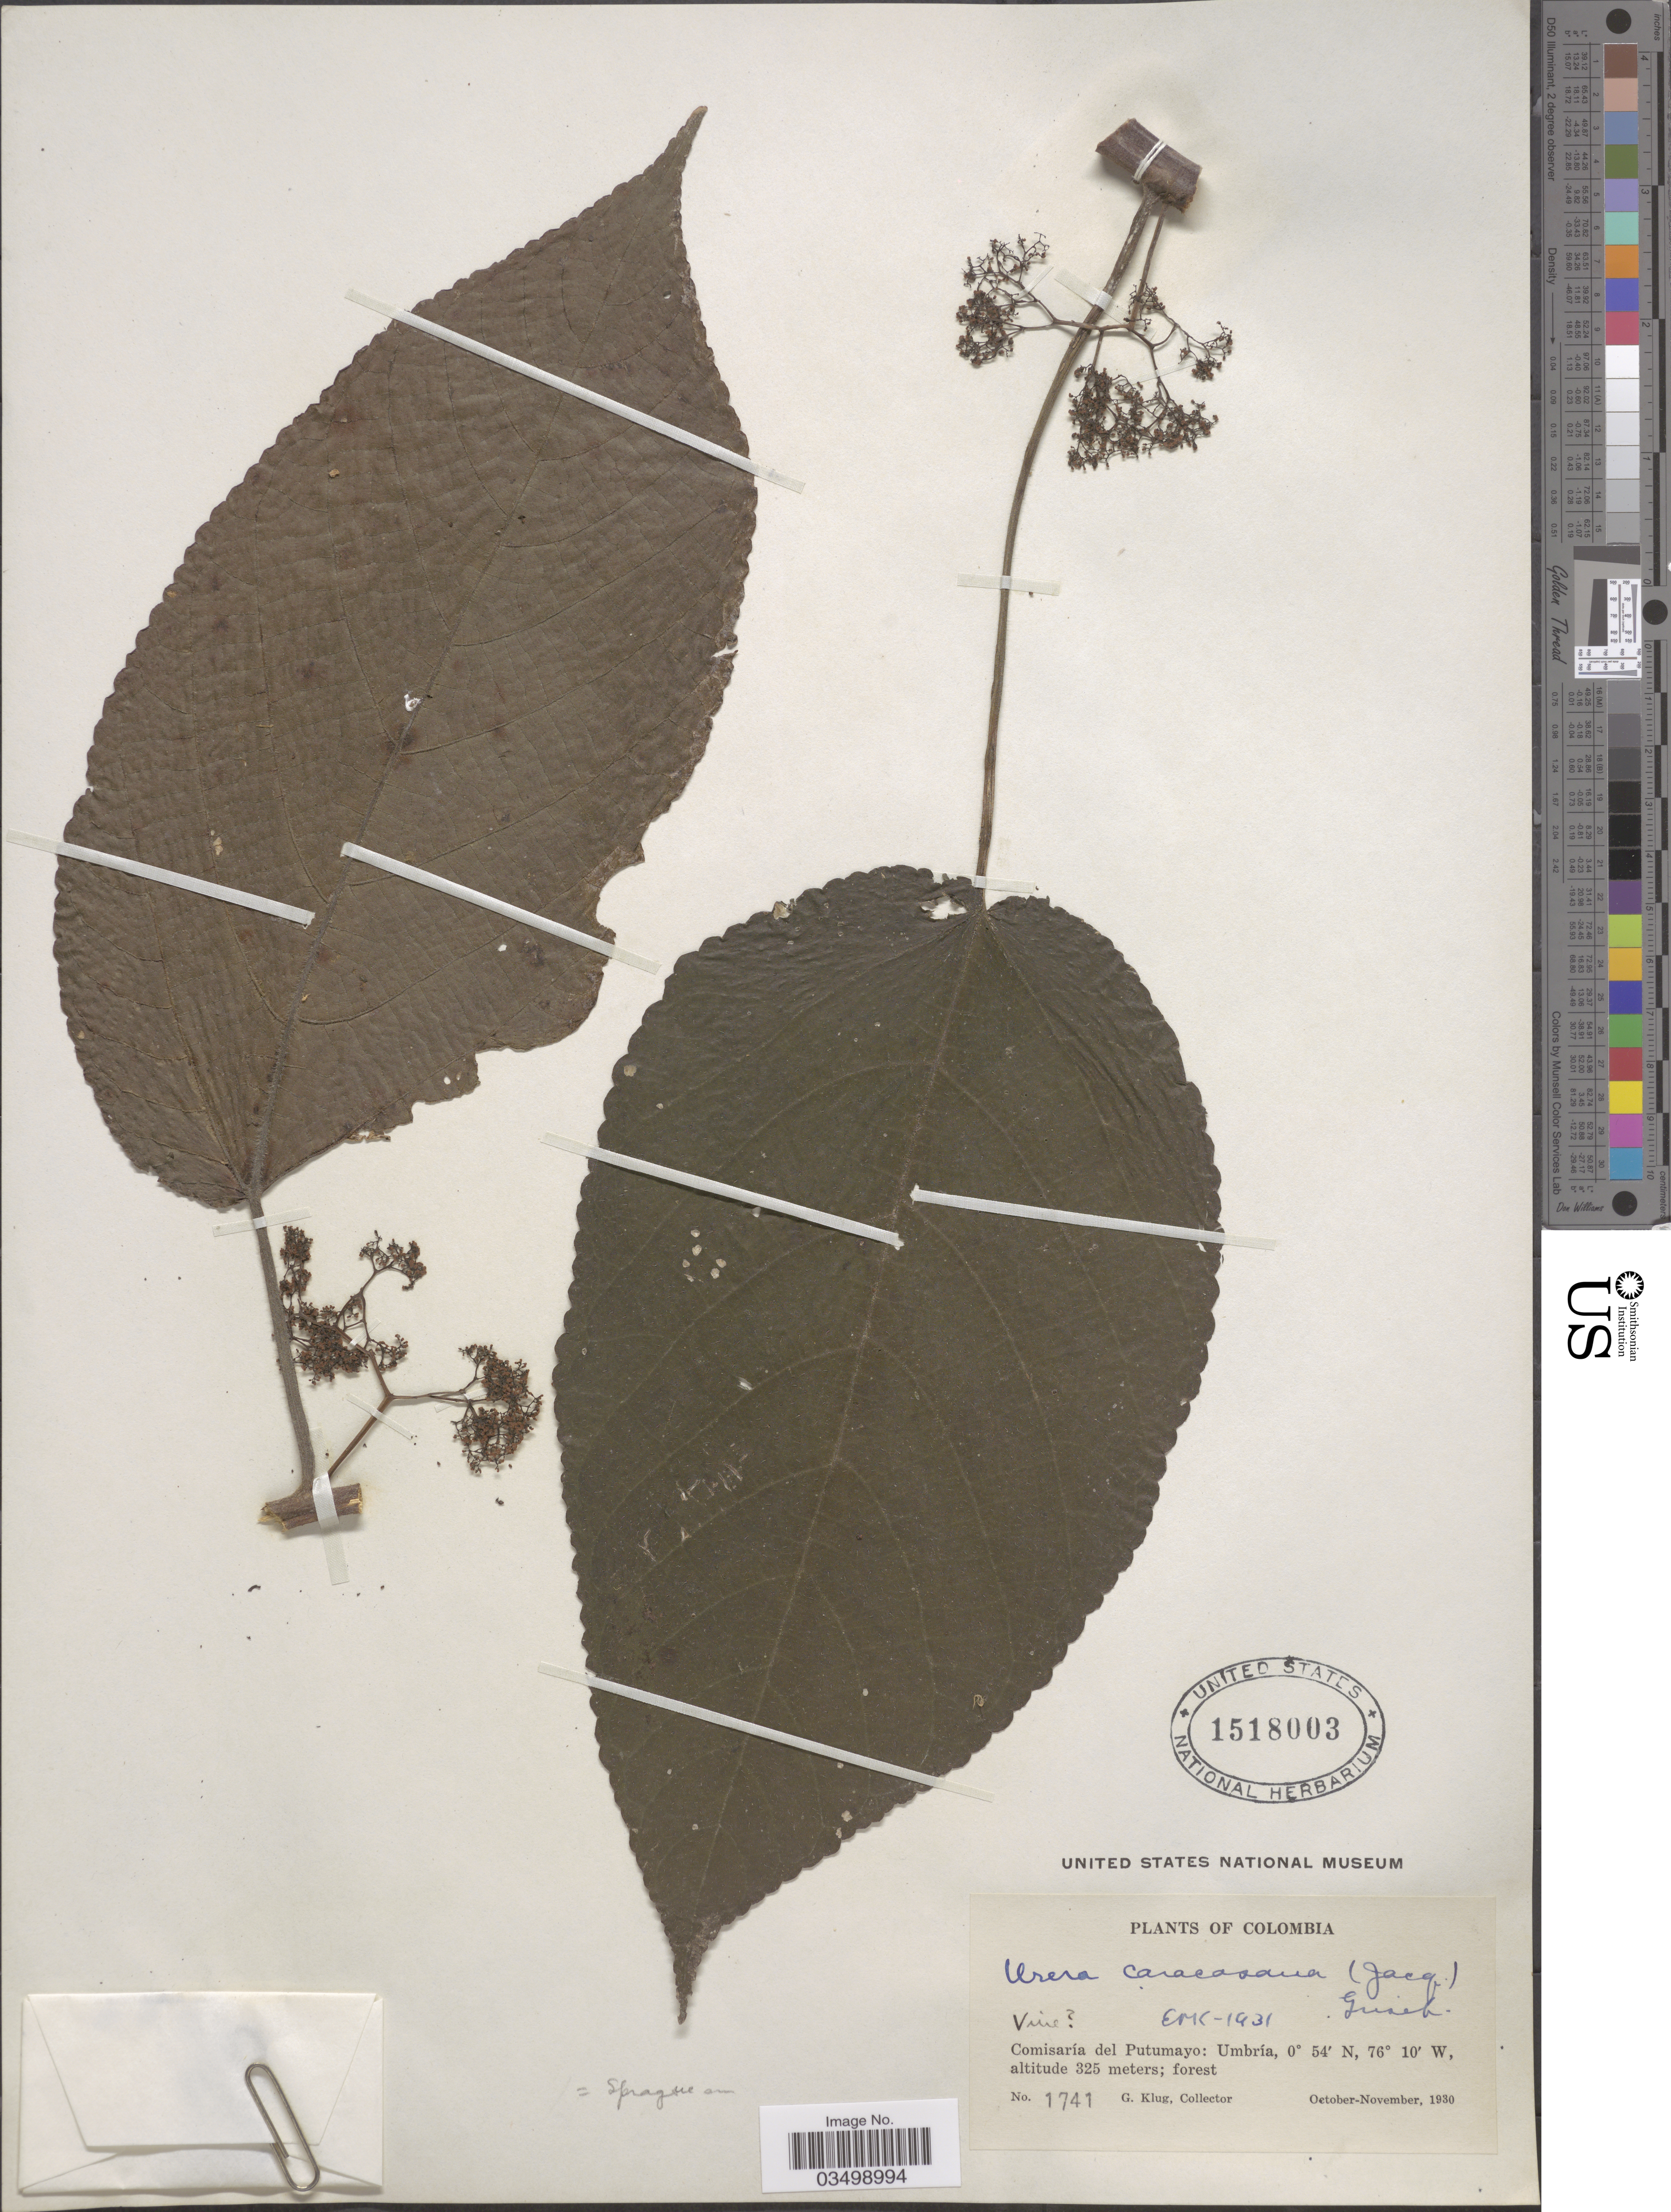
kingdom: Plantae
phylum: Tracheophyta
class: Magnoliopsida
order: Rosales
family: Urticaceae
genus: Urera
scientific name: Urera caracasana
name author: (Jacq.) Gaudich. ex Griseb.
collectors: G. Klug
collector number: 1741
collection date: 1930-10/1930-11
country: Colombia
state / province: Putumayo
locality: Comisaría del Putumayo: Umbría.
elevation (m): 325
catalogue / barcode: US 1518003